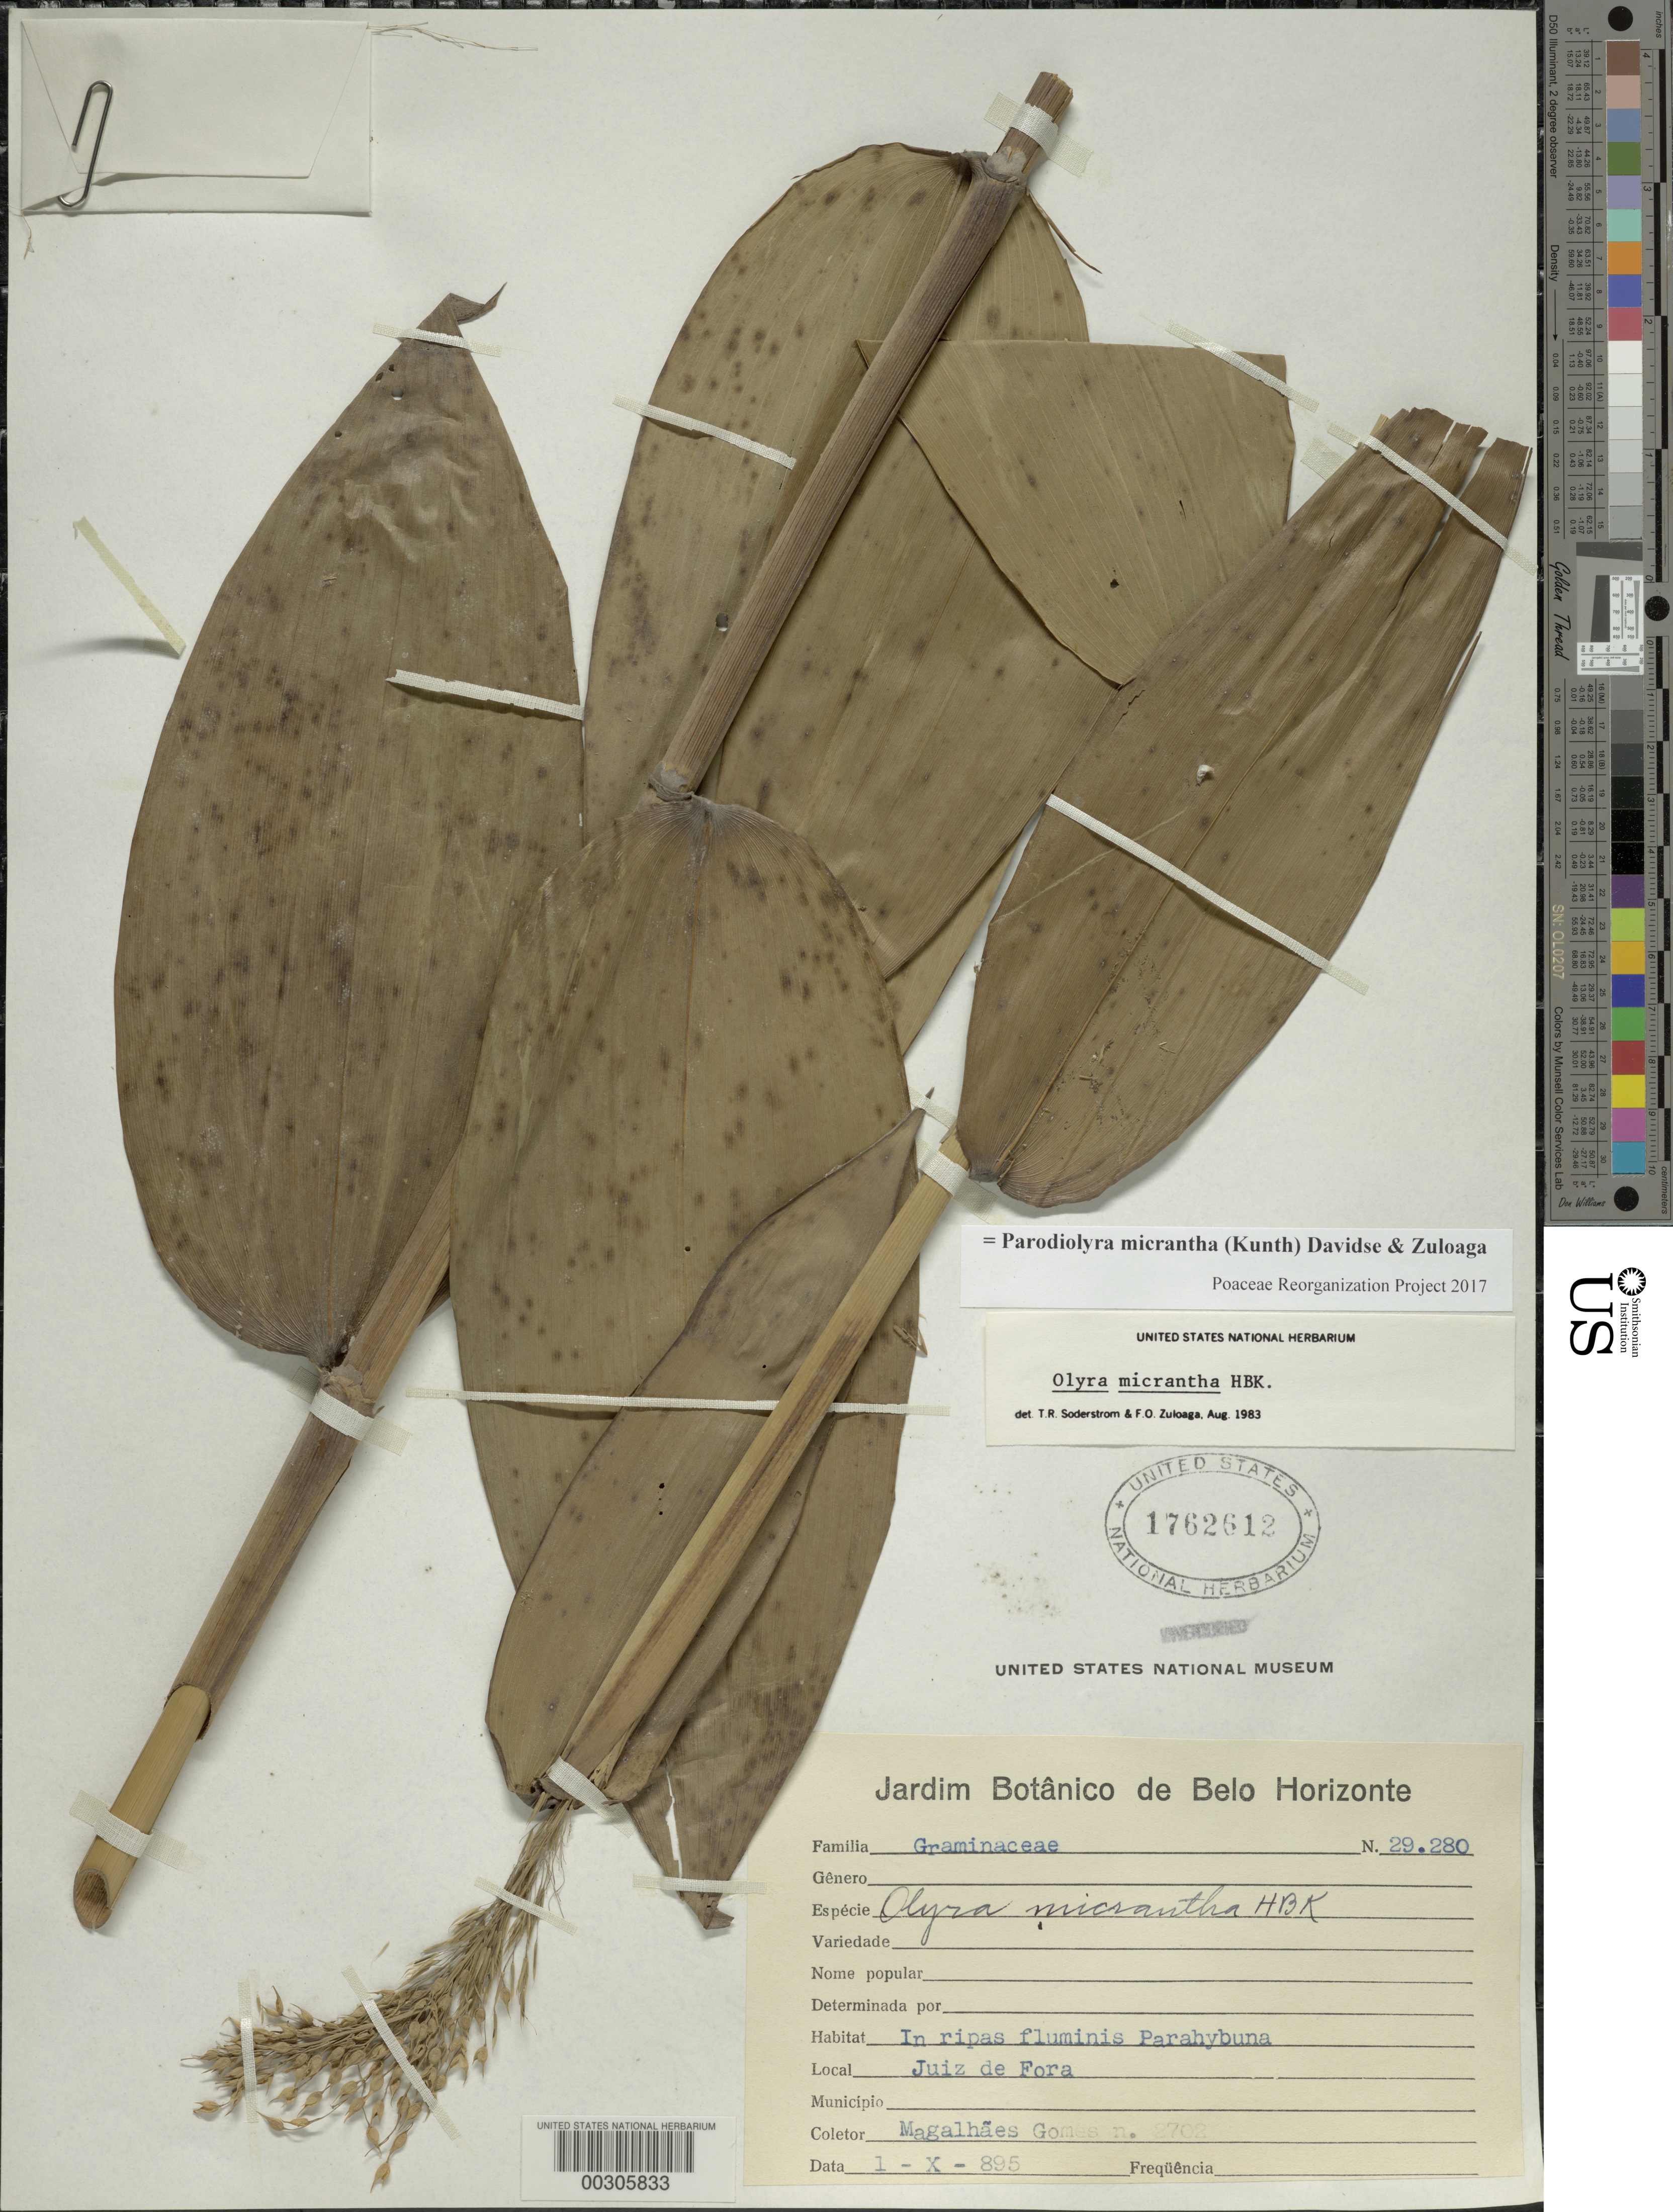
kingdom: Plantae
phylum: Tracheophyta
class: Liliopsida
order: Poales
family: Poaceae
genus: Parodiolyra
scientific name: Parodiolyra micrantha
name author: (Kunth) Davidse & Zuloaga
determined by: Poaceae Reorganization Project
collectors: M. Gomes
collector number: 2702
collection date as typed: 01 Oct 1895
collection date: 1895-10-01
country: Germany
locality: Gorgenthal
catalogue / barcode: US 1762612